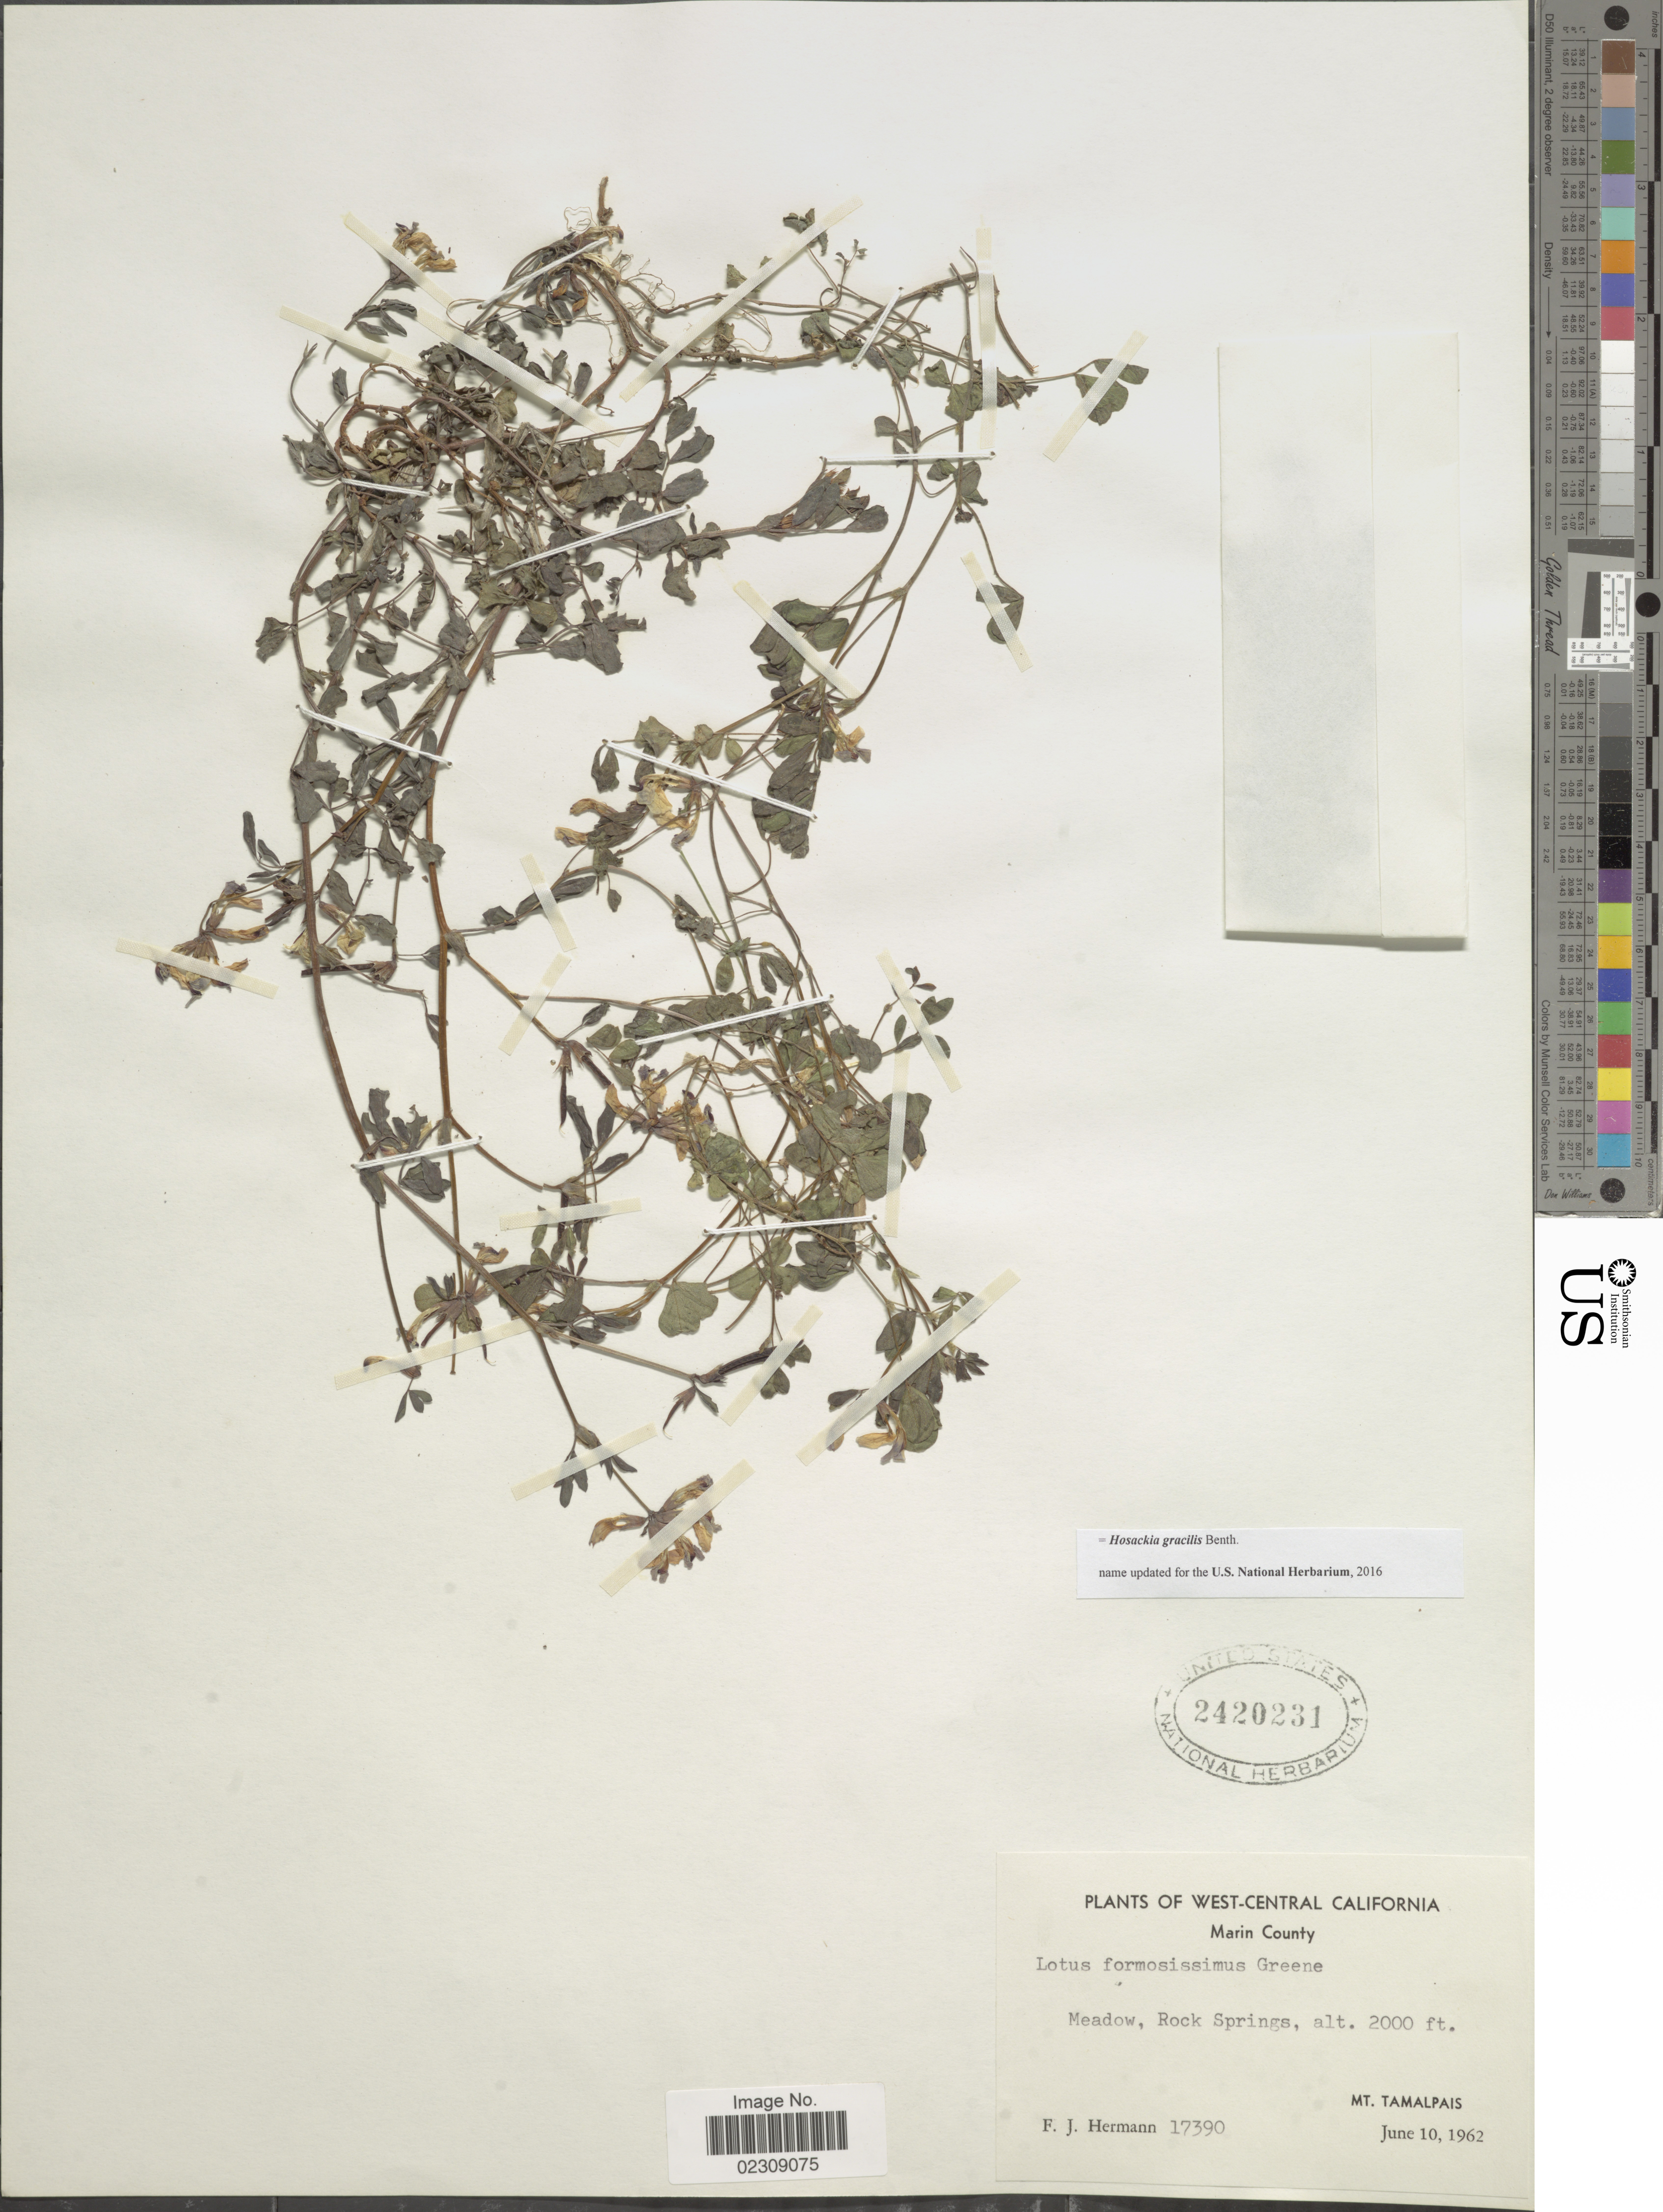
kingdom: Plantae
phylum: Tracheophyta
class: Magnoliopsida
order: Fabales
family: Fabaceae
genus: Hosackia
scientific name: Hosackia gracilis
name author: Benth.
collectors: F. J. Hermann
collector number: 17390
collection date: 1962-06-10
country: United States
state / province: California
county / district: Marin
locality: West-Central California. Marin County. Meadow, Rock Springs. Mt. Tamalpais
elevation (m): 610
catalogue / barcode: US 2420231